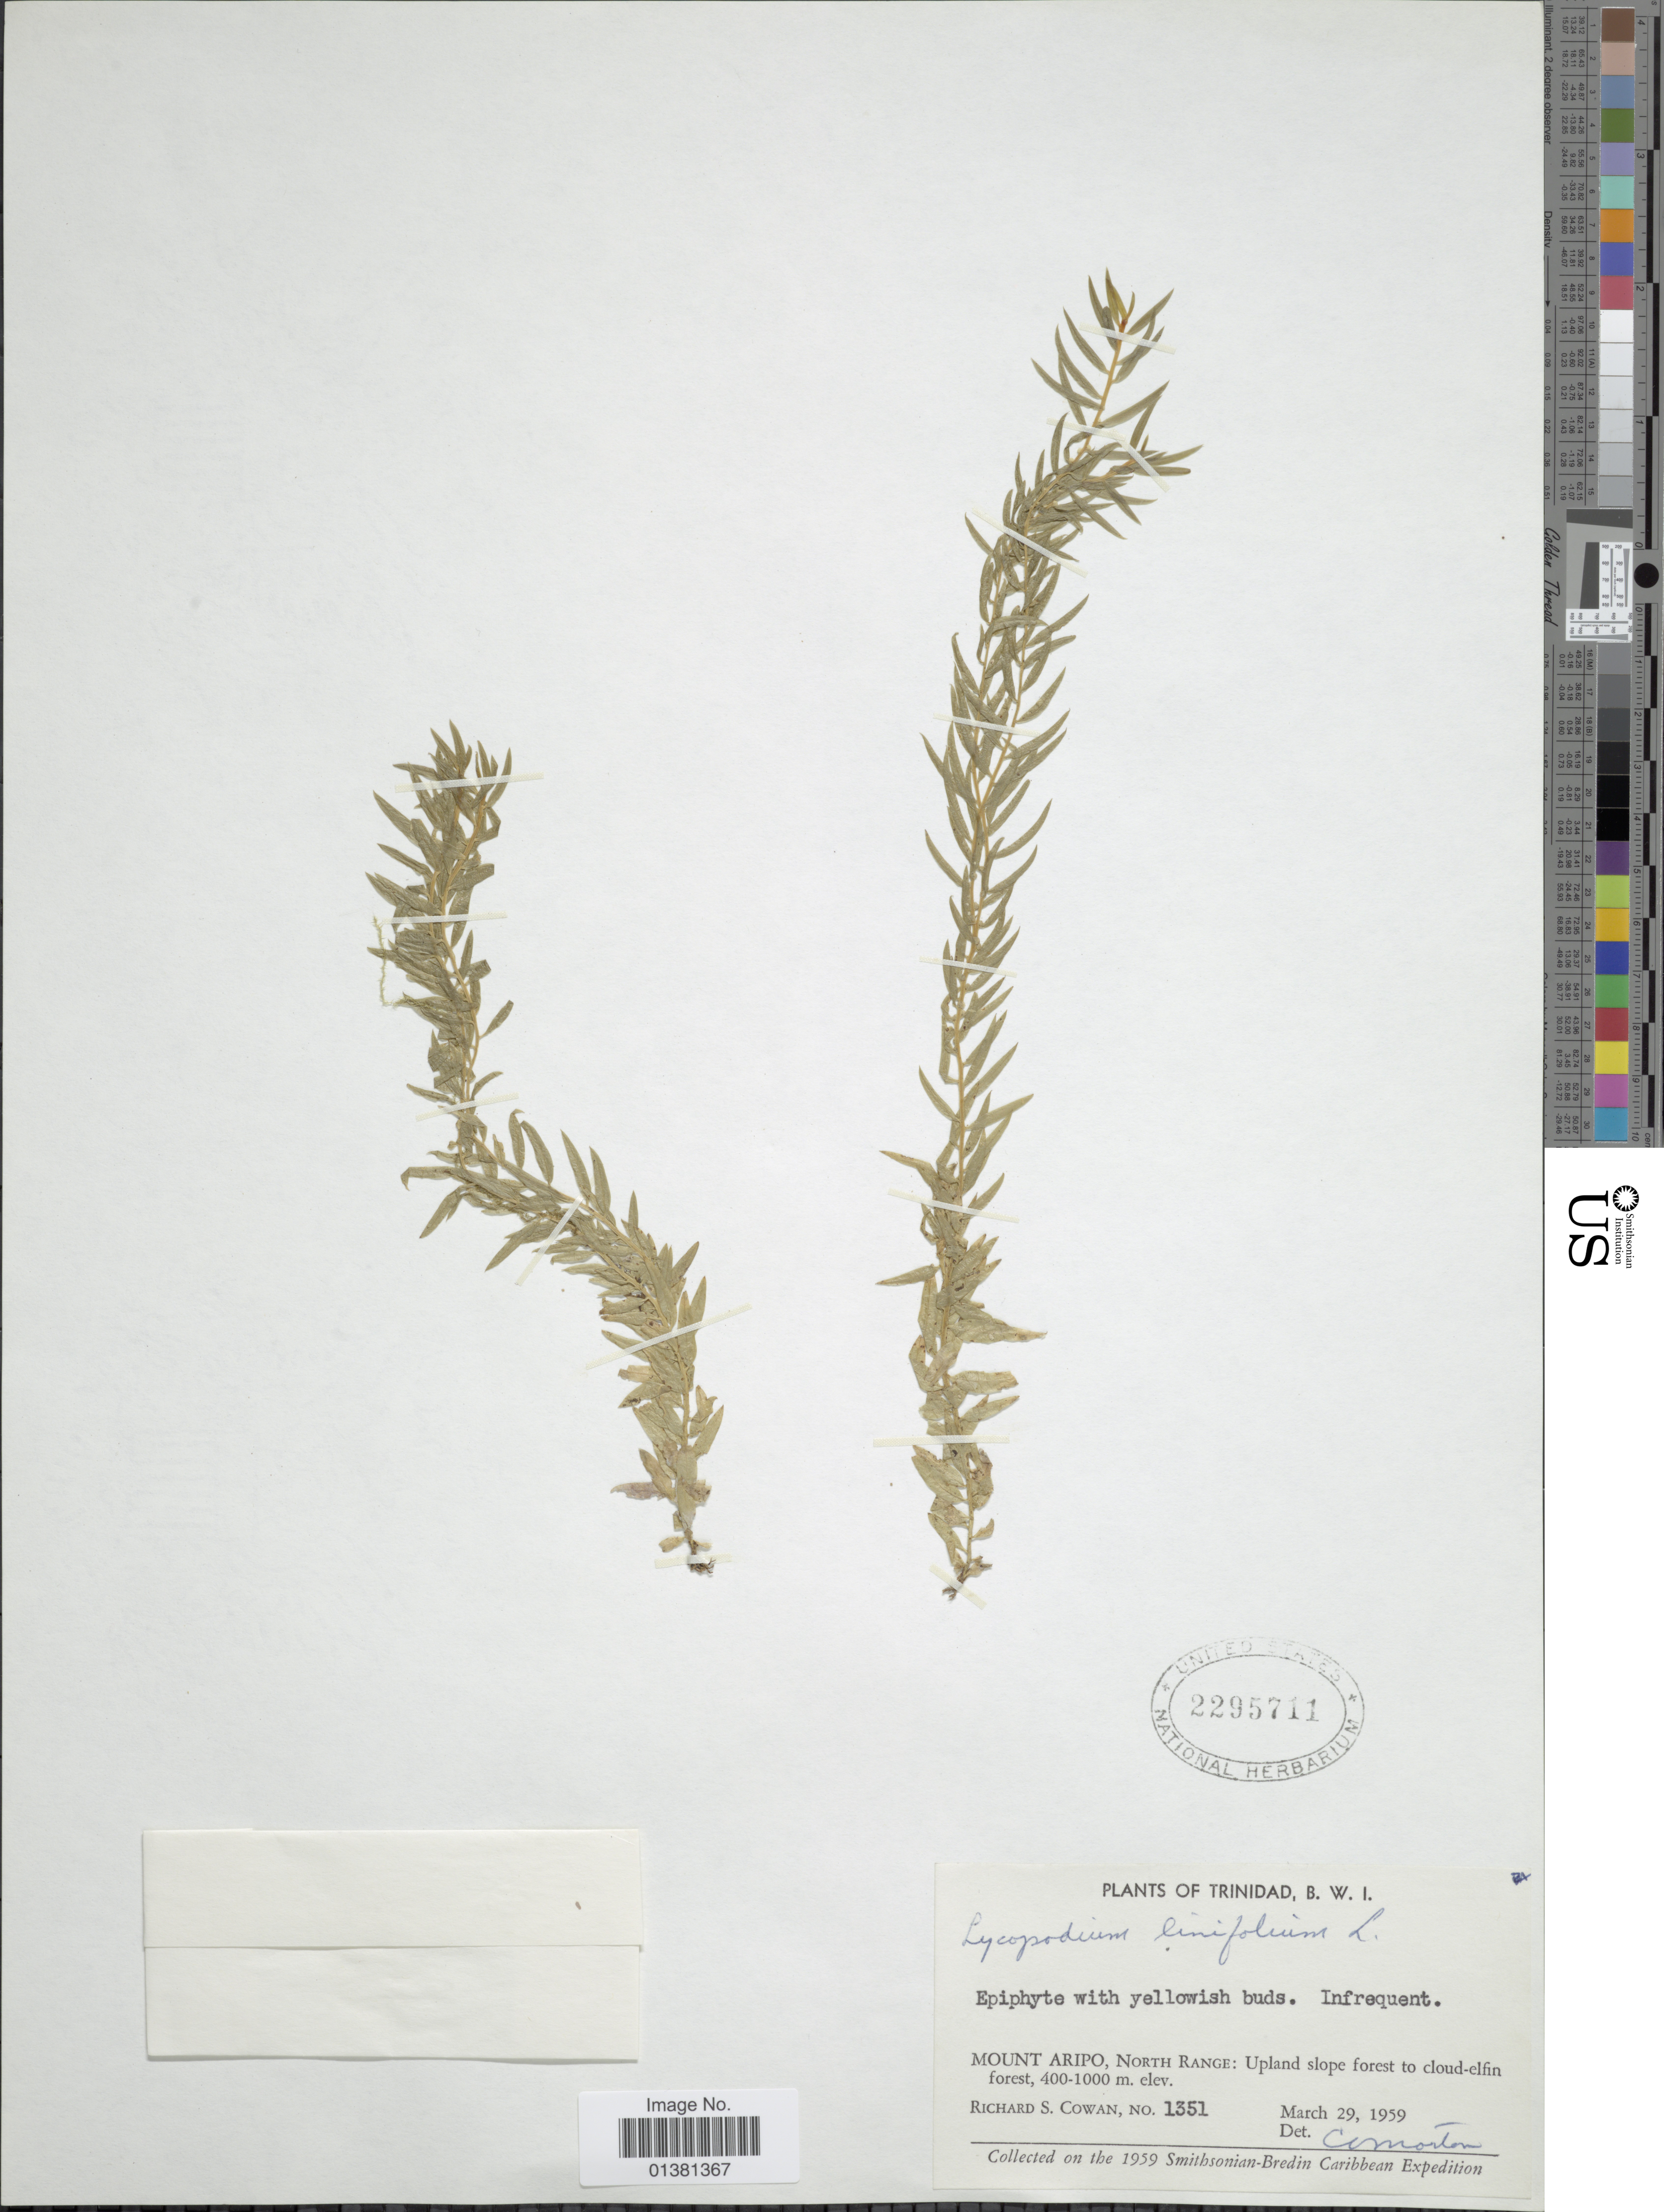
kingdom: Plantae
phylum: Tracheophyta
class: Lycopodiopsida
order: Lycopodiales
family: Lycopodiaceae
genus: Phlegmariurus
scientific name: Phlegmariurus linifolius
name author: (L.) B. Øllg.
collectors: R. S. Cowan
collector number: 1351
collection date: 1959-03-29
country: Trinidad and Tobago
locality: Trinidad, B.W.I, Mount Aripo, North Range: Upland slope forest to cloud-ellfin forest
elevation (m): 400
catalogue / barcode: US 2295711